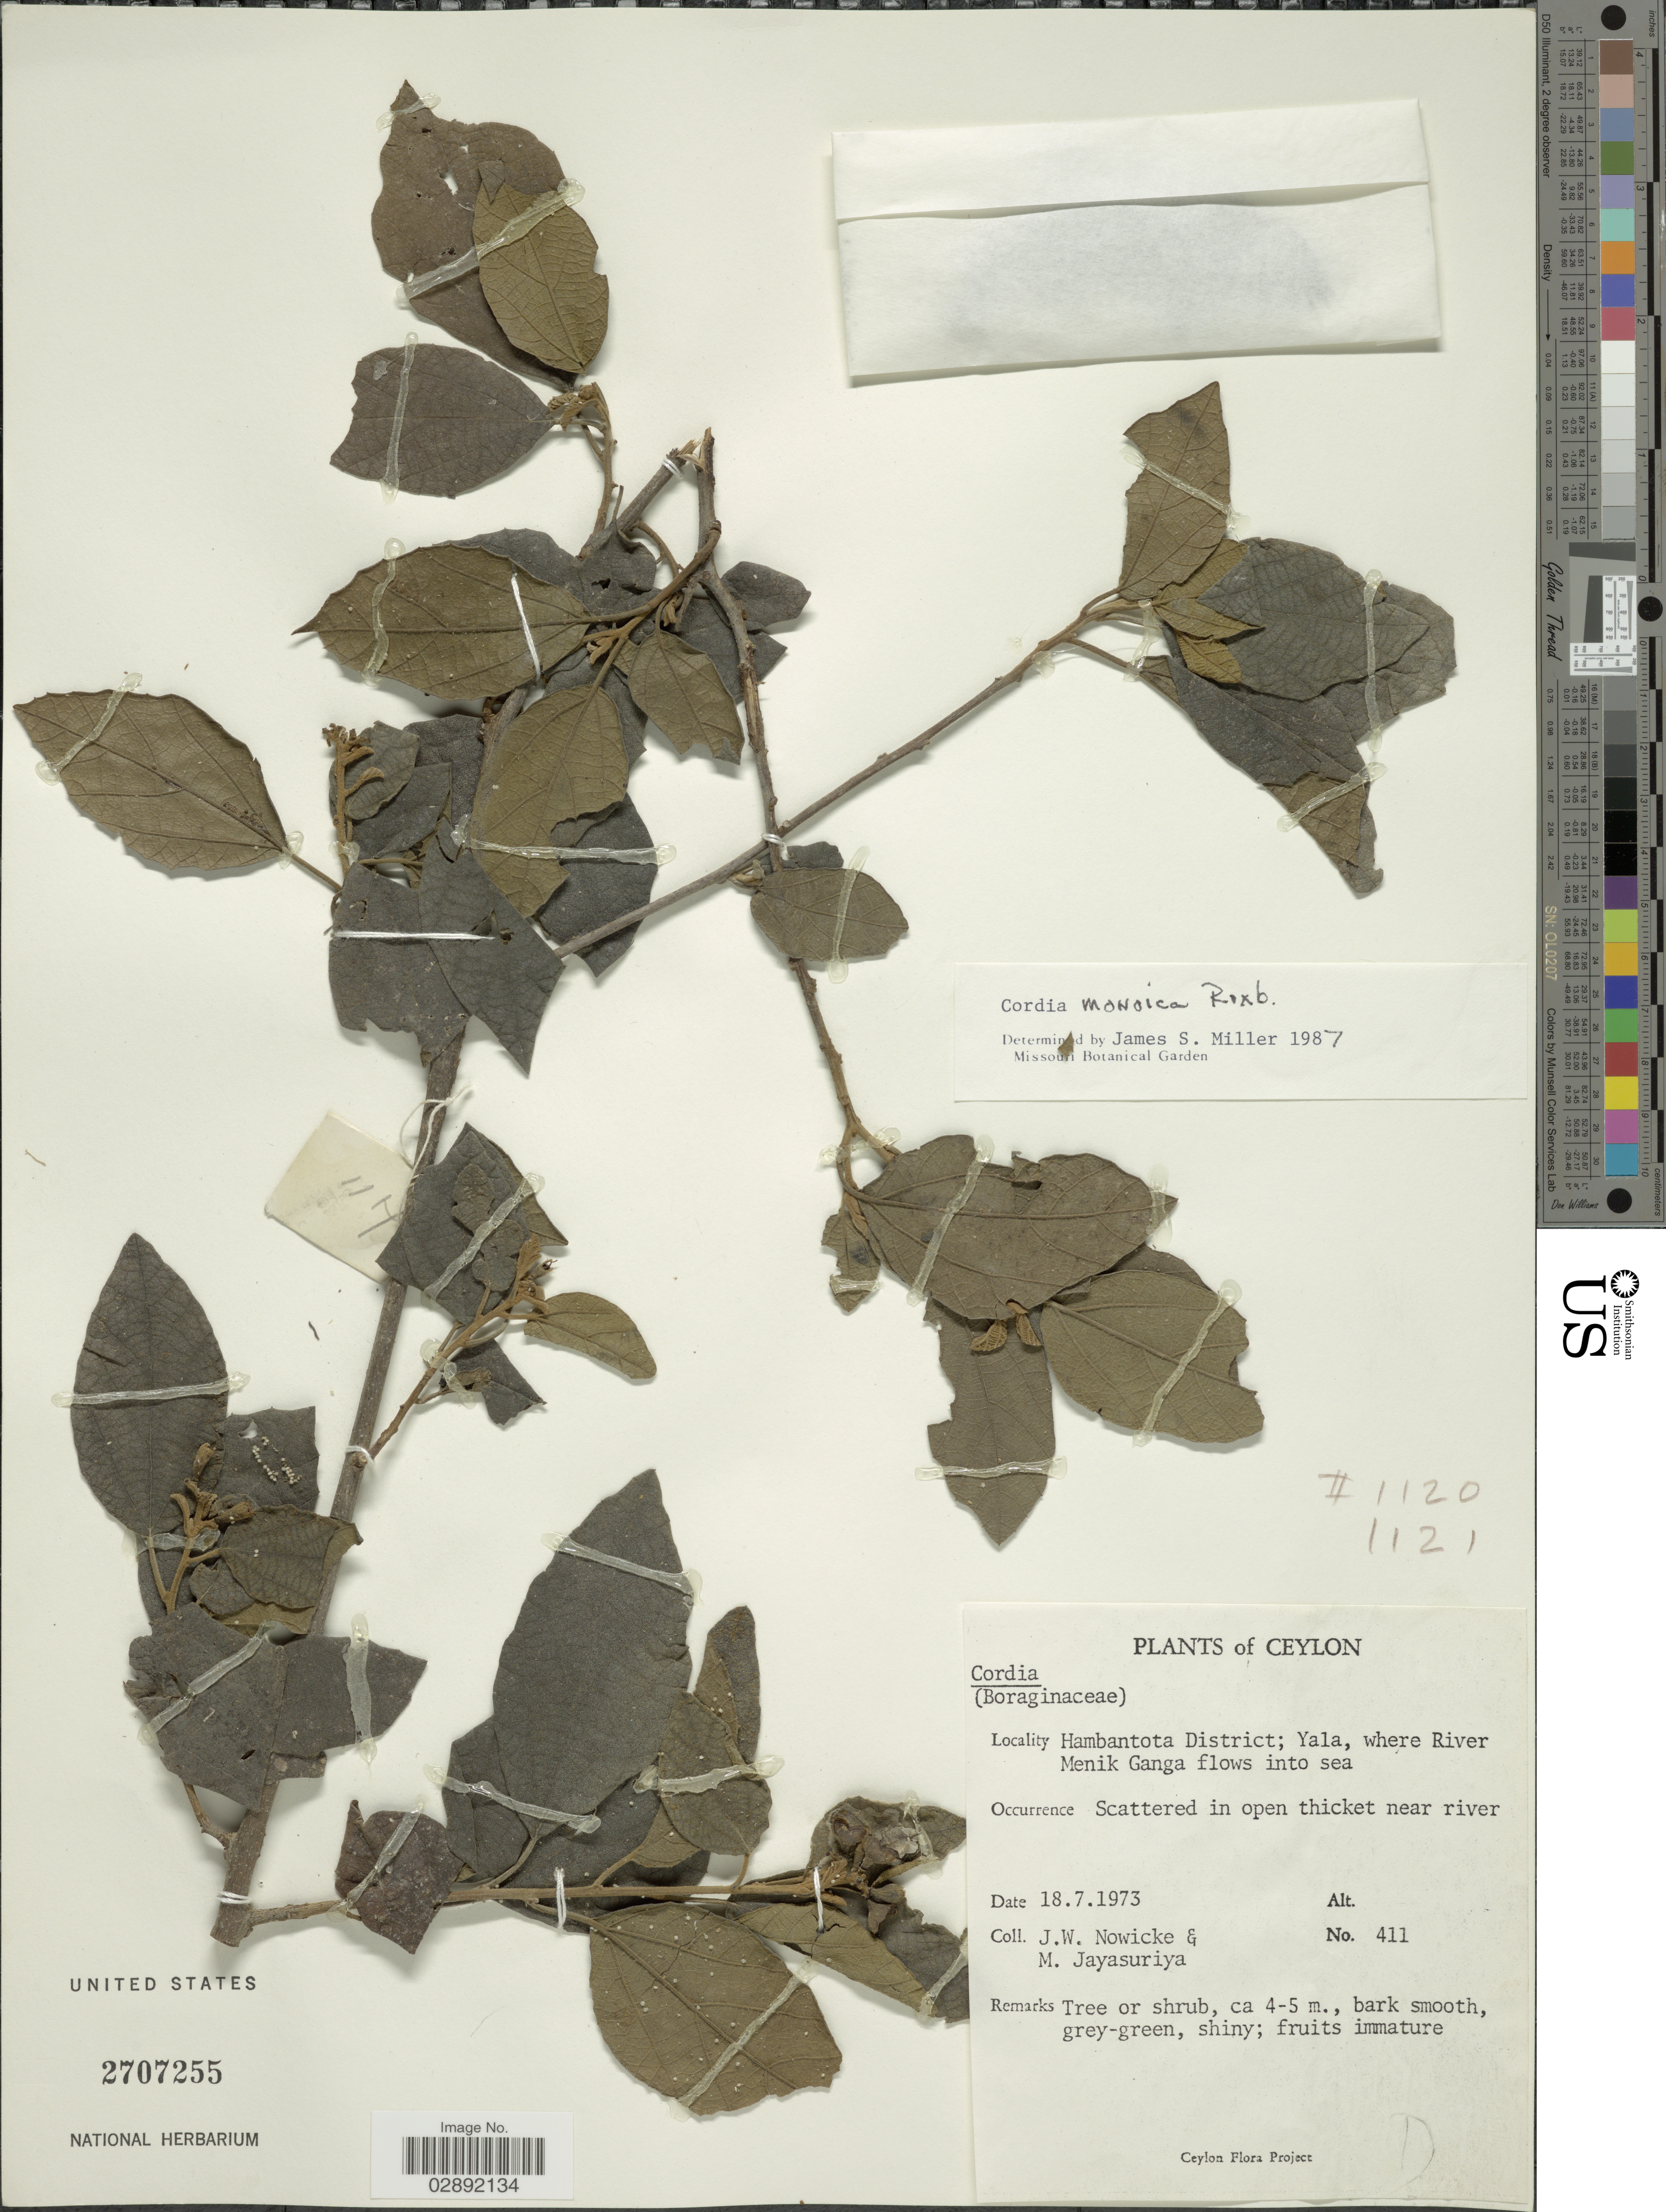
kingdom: Plantae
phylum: Tracheophyta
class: Magnoliopsida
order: Boraginales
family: Cordiaceae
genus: Cordia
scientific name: Cordia monoica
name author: Roxb.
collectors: J. W. Nowicke & M. Jayasuriya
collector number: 411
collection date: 1973-07-18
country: Sri Lanka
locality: Ceylon. Hambantota District; Yala, where River Menik Ganga flows into sea.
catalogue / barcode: US 2707255